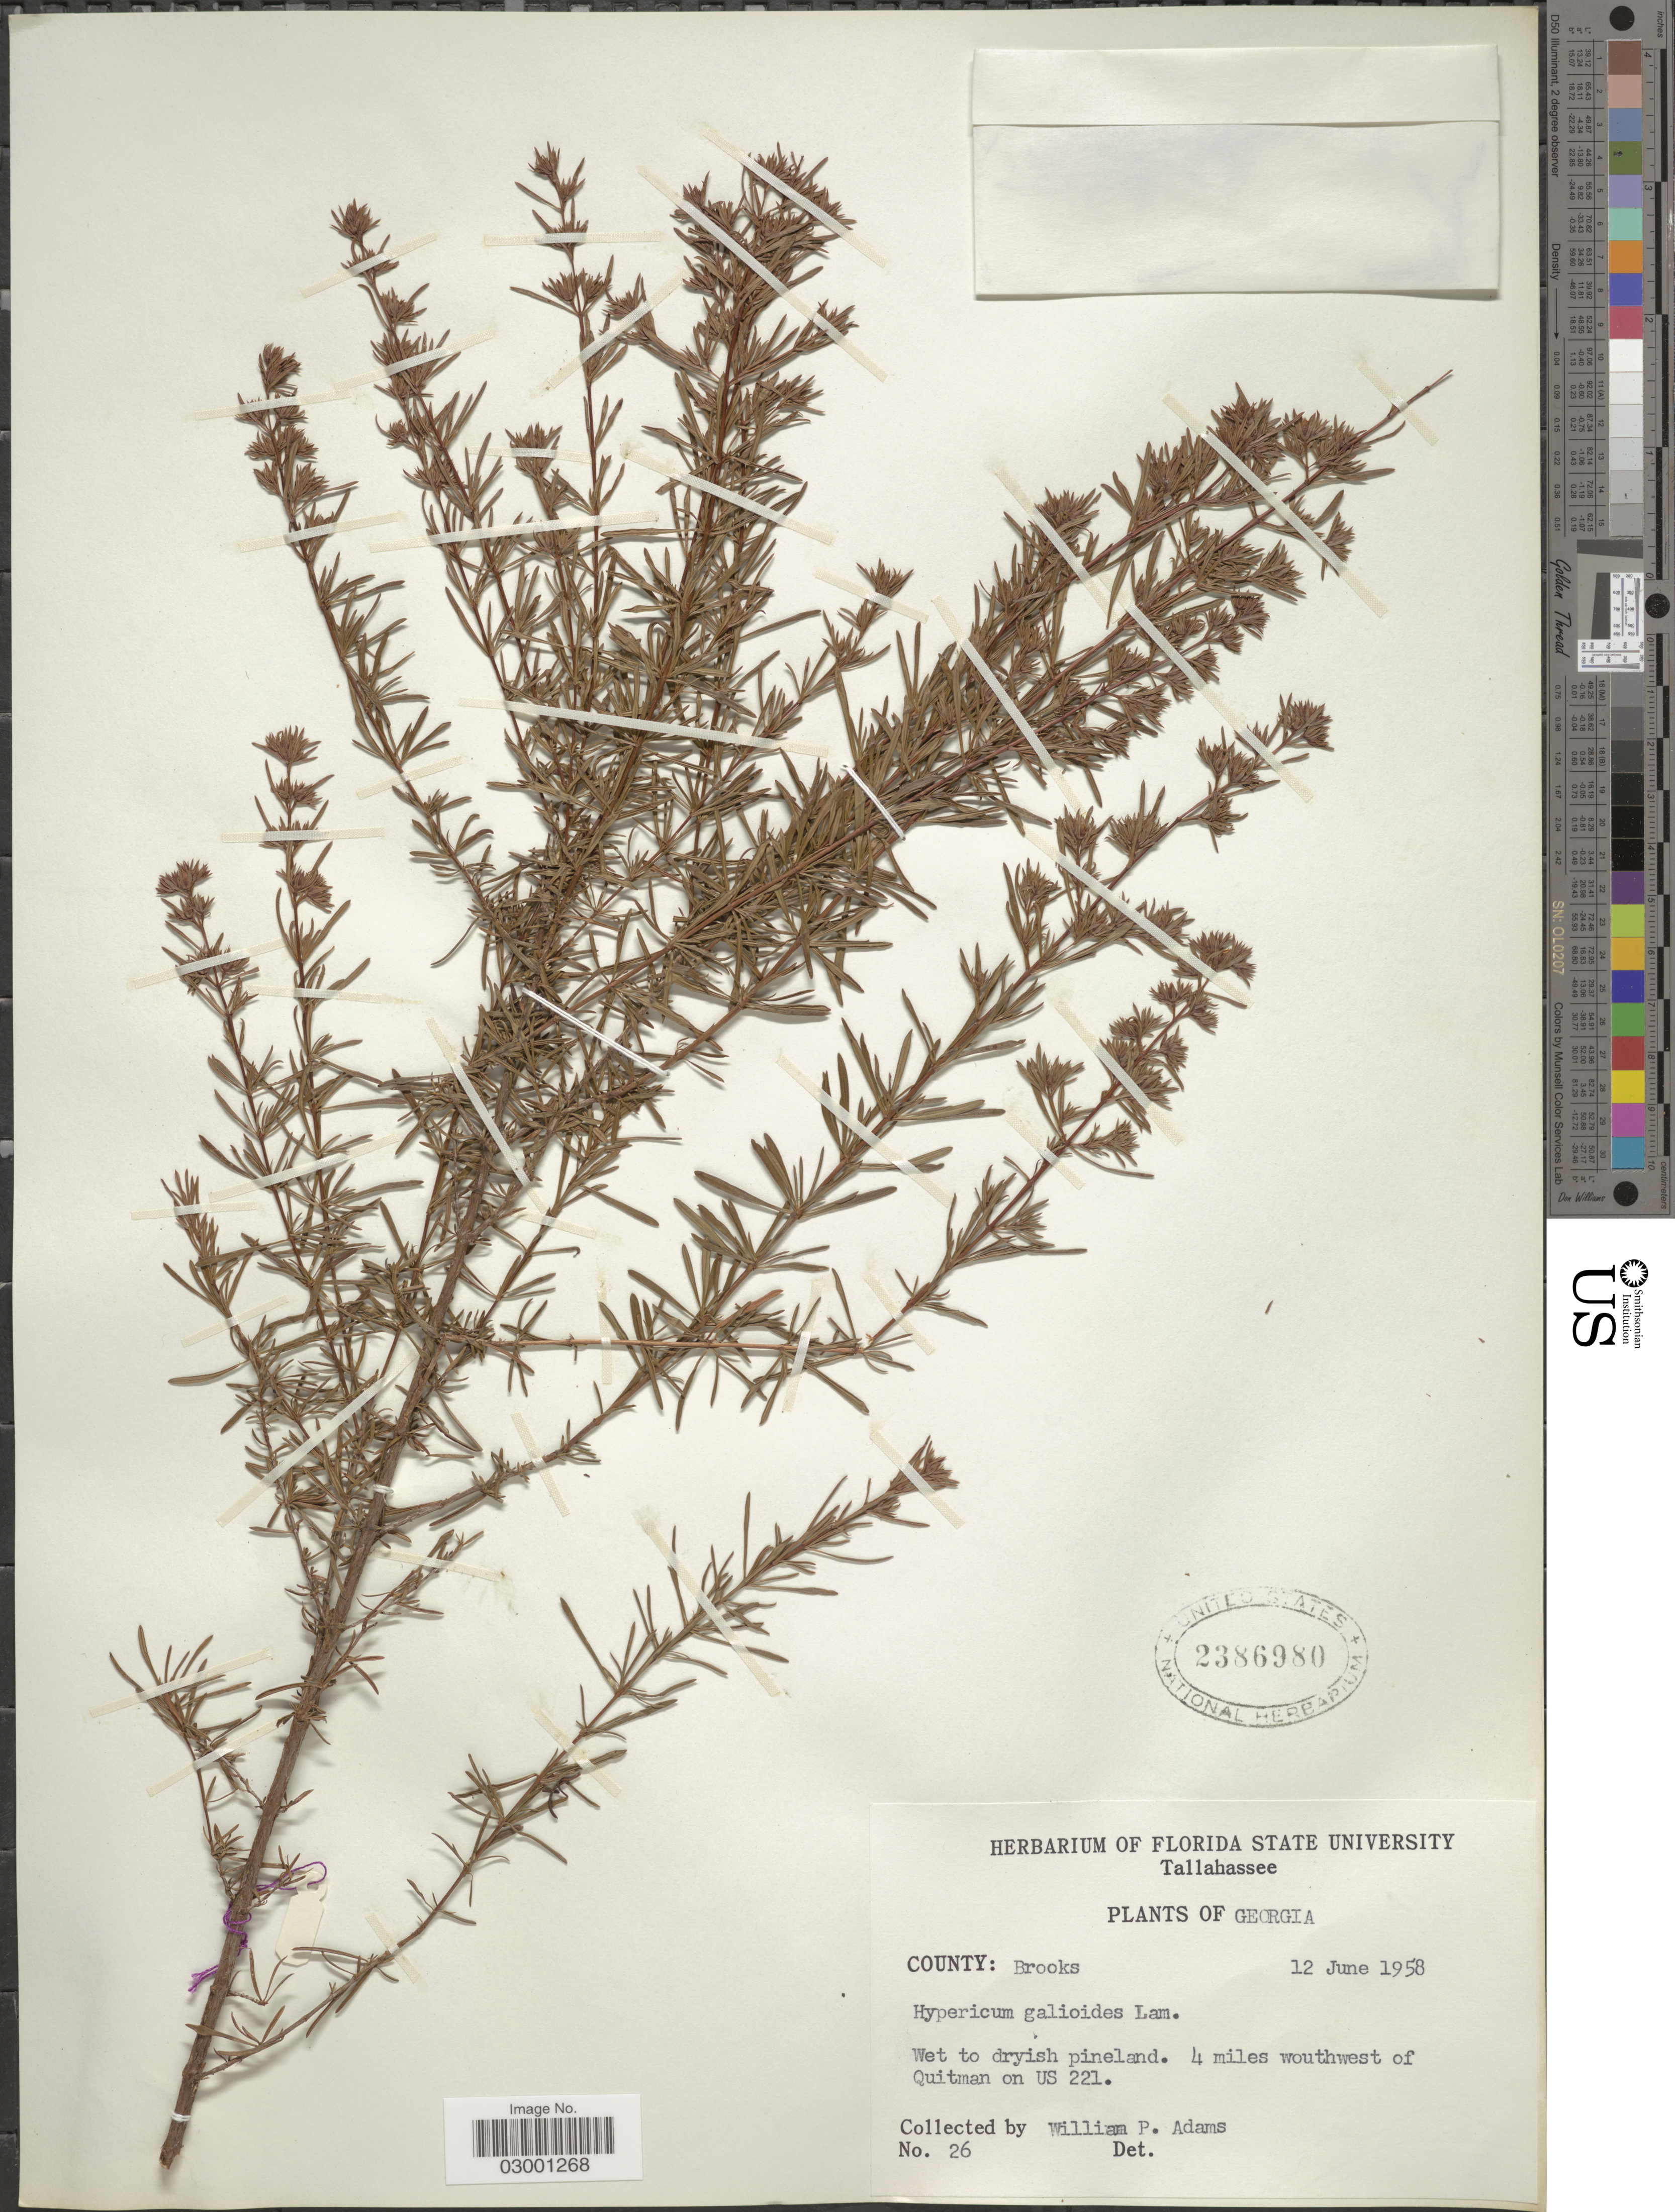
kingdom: Plantae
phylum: Tracheophyta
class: Magnoliopsida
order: Malpighiales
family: Hypericaceae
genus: Hypericum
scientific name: Hypericum galioides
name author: Lam.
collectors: W. P. Adams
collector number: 26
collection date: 1958-06-12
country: United States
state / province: Georgia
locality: County: Brooks. 4 miles wouthwest of Quitman on US 221.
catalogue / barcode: US 2386980